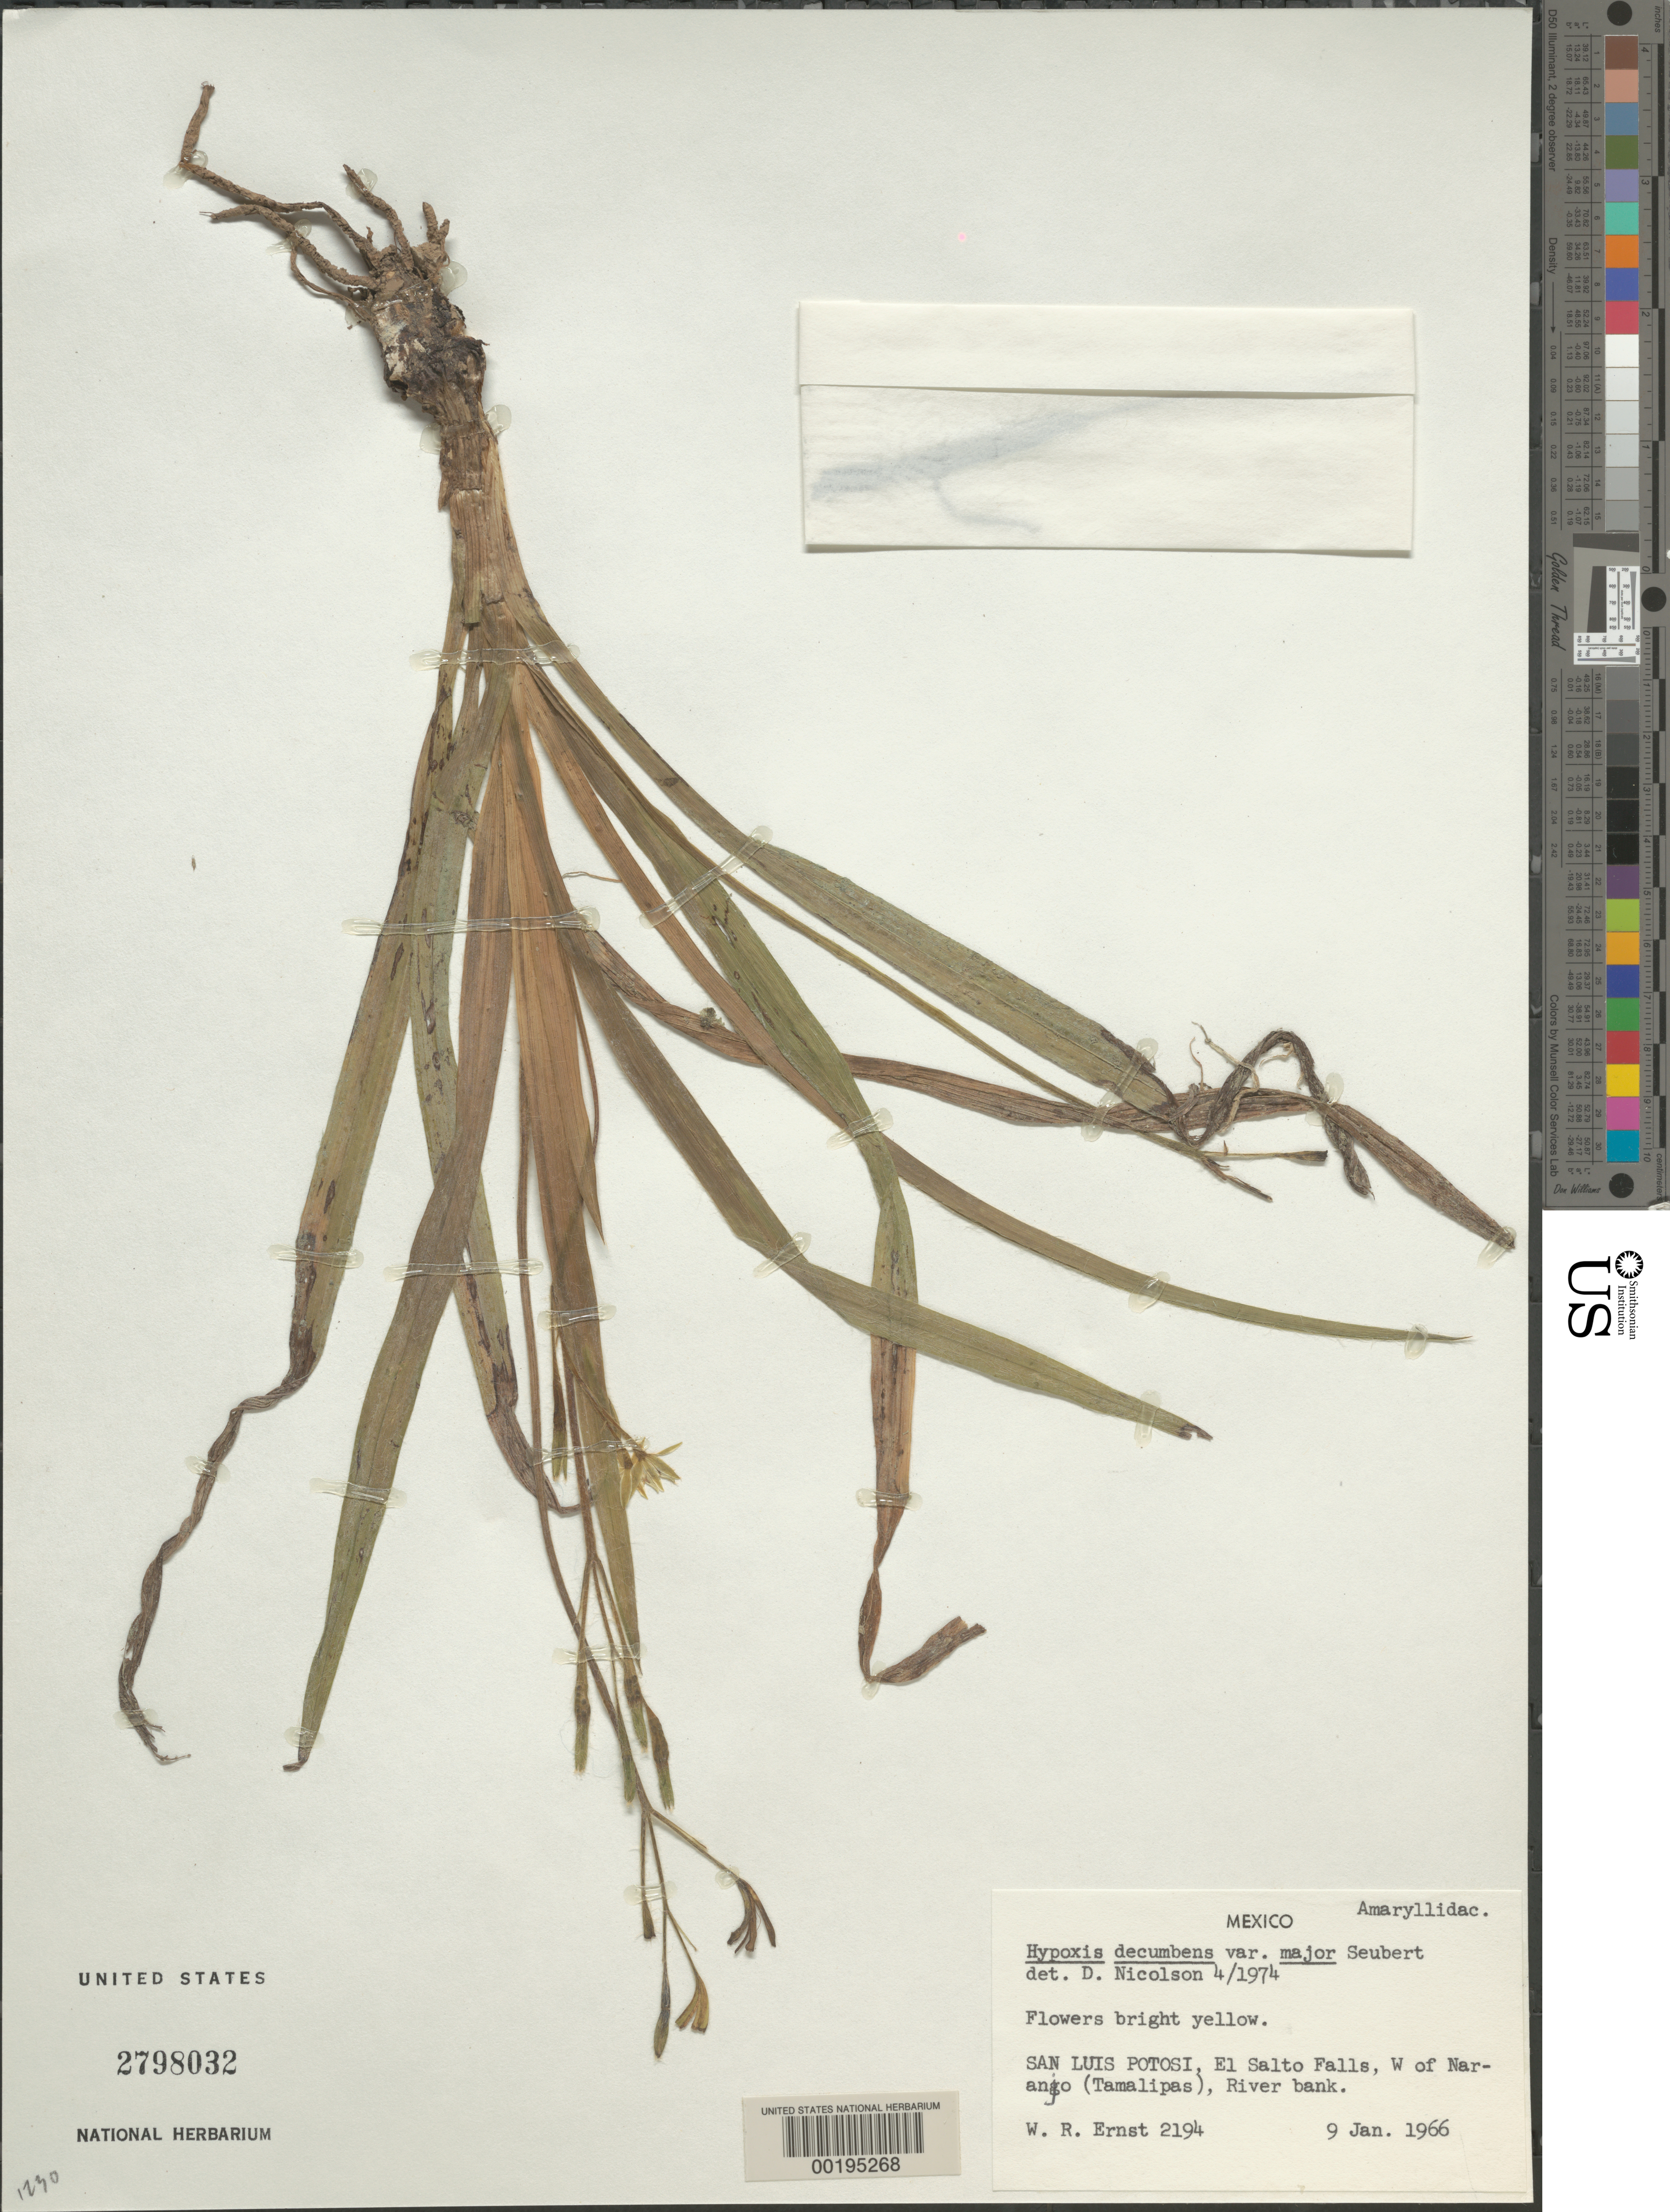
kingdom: Plantae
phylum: Tracheophyta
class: Liliopsida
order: Asparagales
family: Hypoxidaceae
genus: Hypoxis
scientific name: Hypoxis decumbens var. major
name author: Seub.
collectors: W. R. Ernst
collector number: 2194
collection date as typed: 09 Jan 1966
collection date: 1966-01-09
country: Mexico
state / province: San Luis Potosí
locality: El Salto falls, W of naranjo (tamalipas)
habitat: River bank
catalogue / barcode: US 2798032